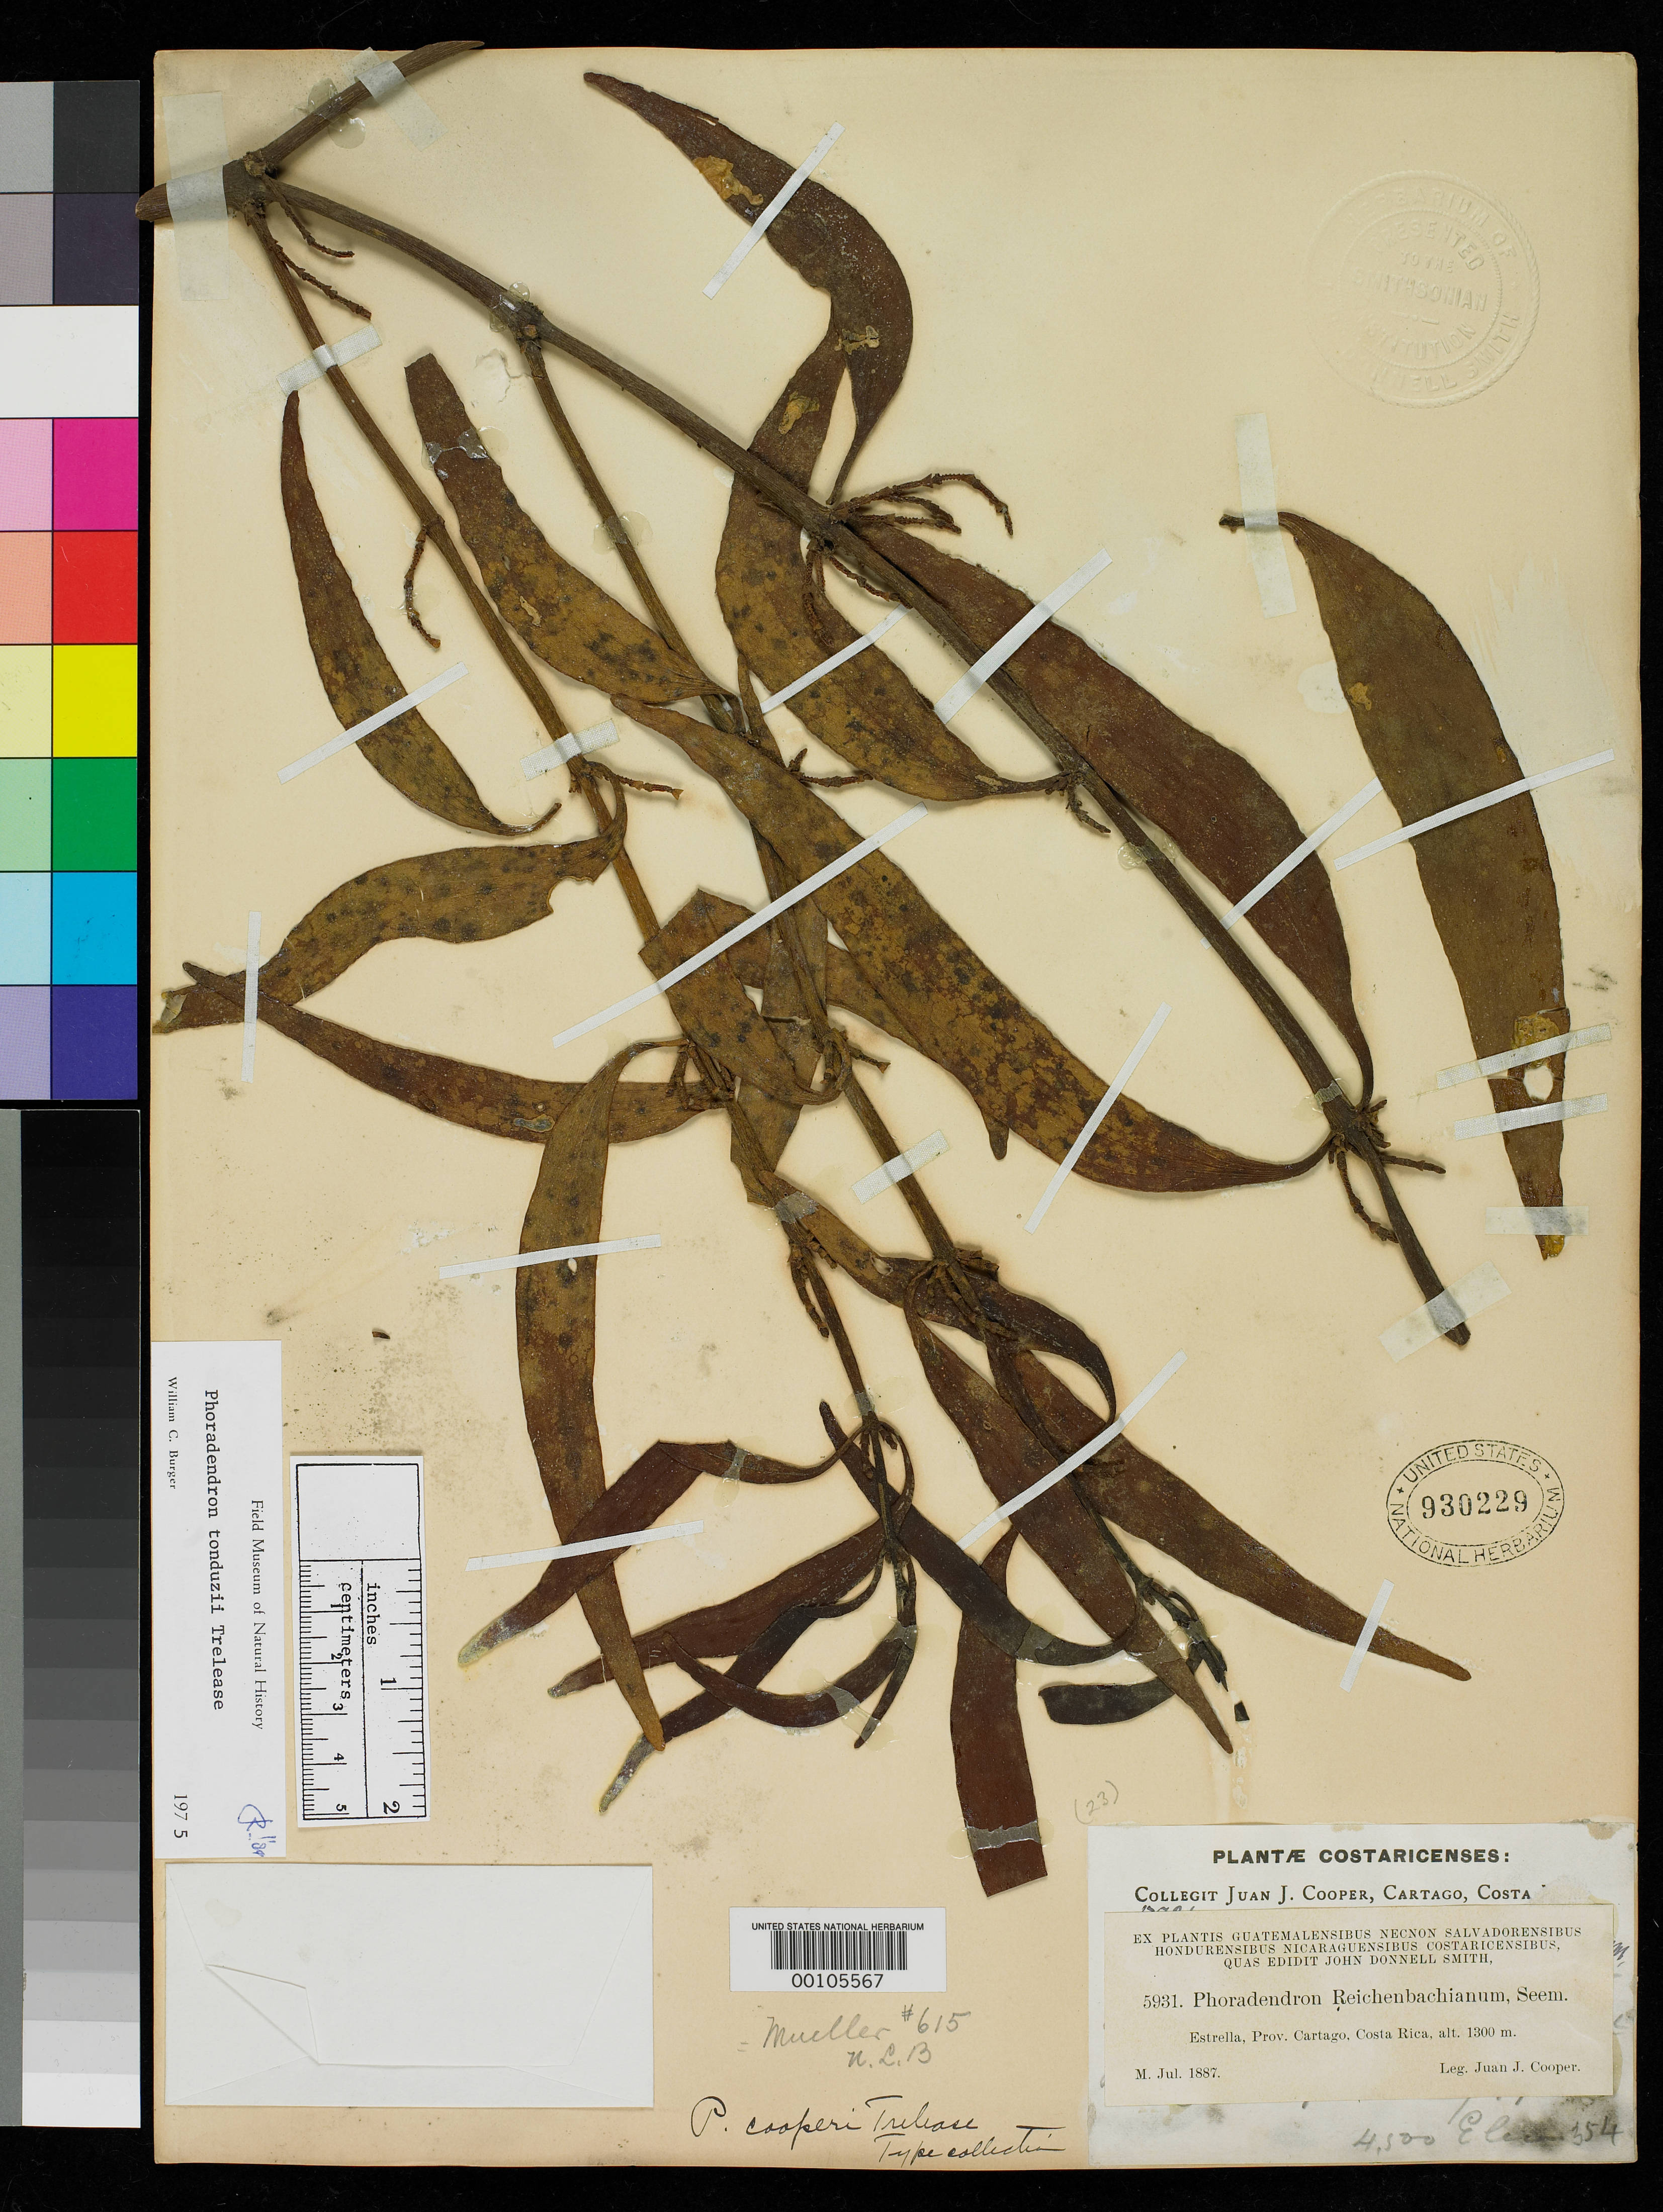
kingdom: Plantae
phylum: Tracheophyta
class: Magnoliopsida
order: Santalales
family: Viscaceae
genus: Phoradendron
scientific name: Phoradendron cooperi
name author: Trel.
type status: Isotype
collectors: J. J. Cooper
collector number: J.D.S. 5931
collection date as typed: Jul 1887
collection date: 1887-07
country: Costa Rica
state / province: Cartago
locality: Estrella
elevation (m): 1300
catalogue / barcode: US 930229